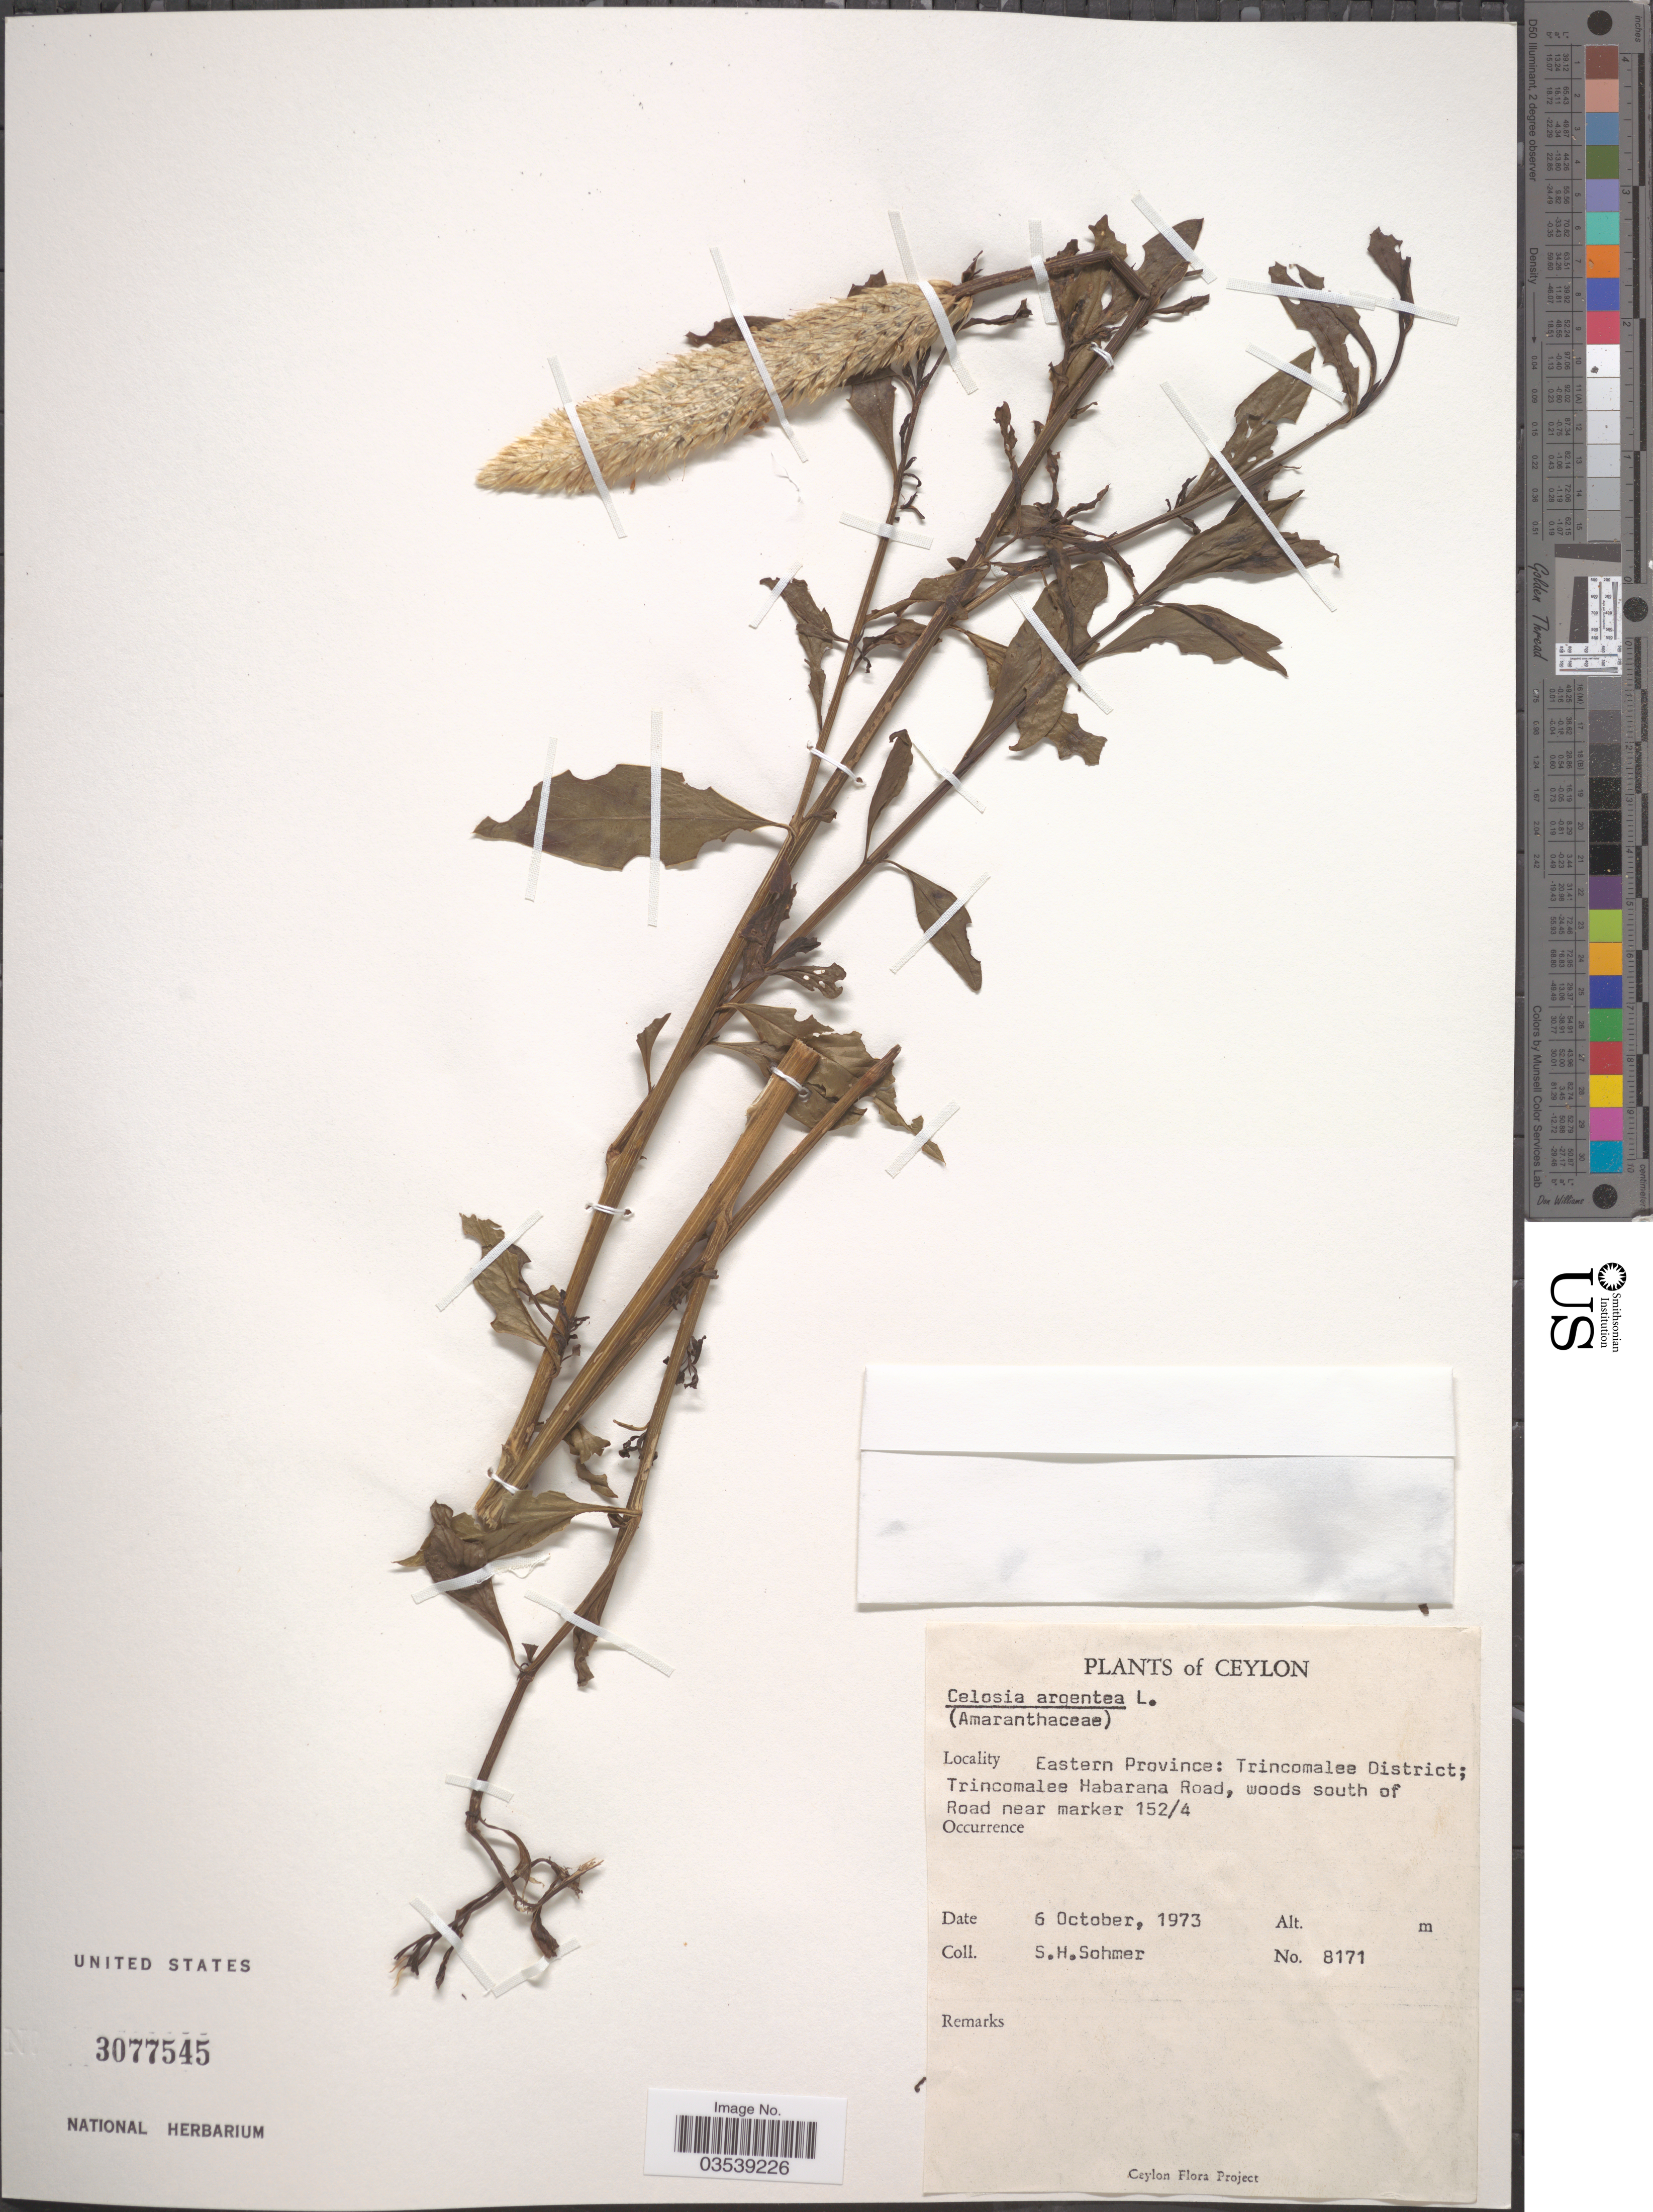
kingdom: Plantae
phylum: Tracheophyta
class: Magnoliopsida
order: Caryophyllales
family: Amaranthaceae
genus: Celosia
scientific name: Celosia argentea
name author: L.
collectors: S. H. Sohmer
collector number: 8171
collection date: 1973-10-06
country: Sri Lanka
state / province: Eastern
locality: Ceylon. Trincomalee District; Trincomalee Habarana Road, woods south of Road near marker 152/4.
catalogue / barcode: US 3077545